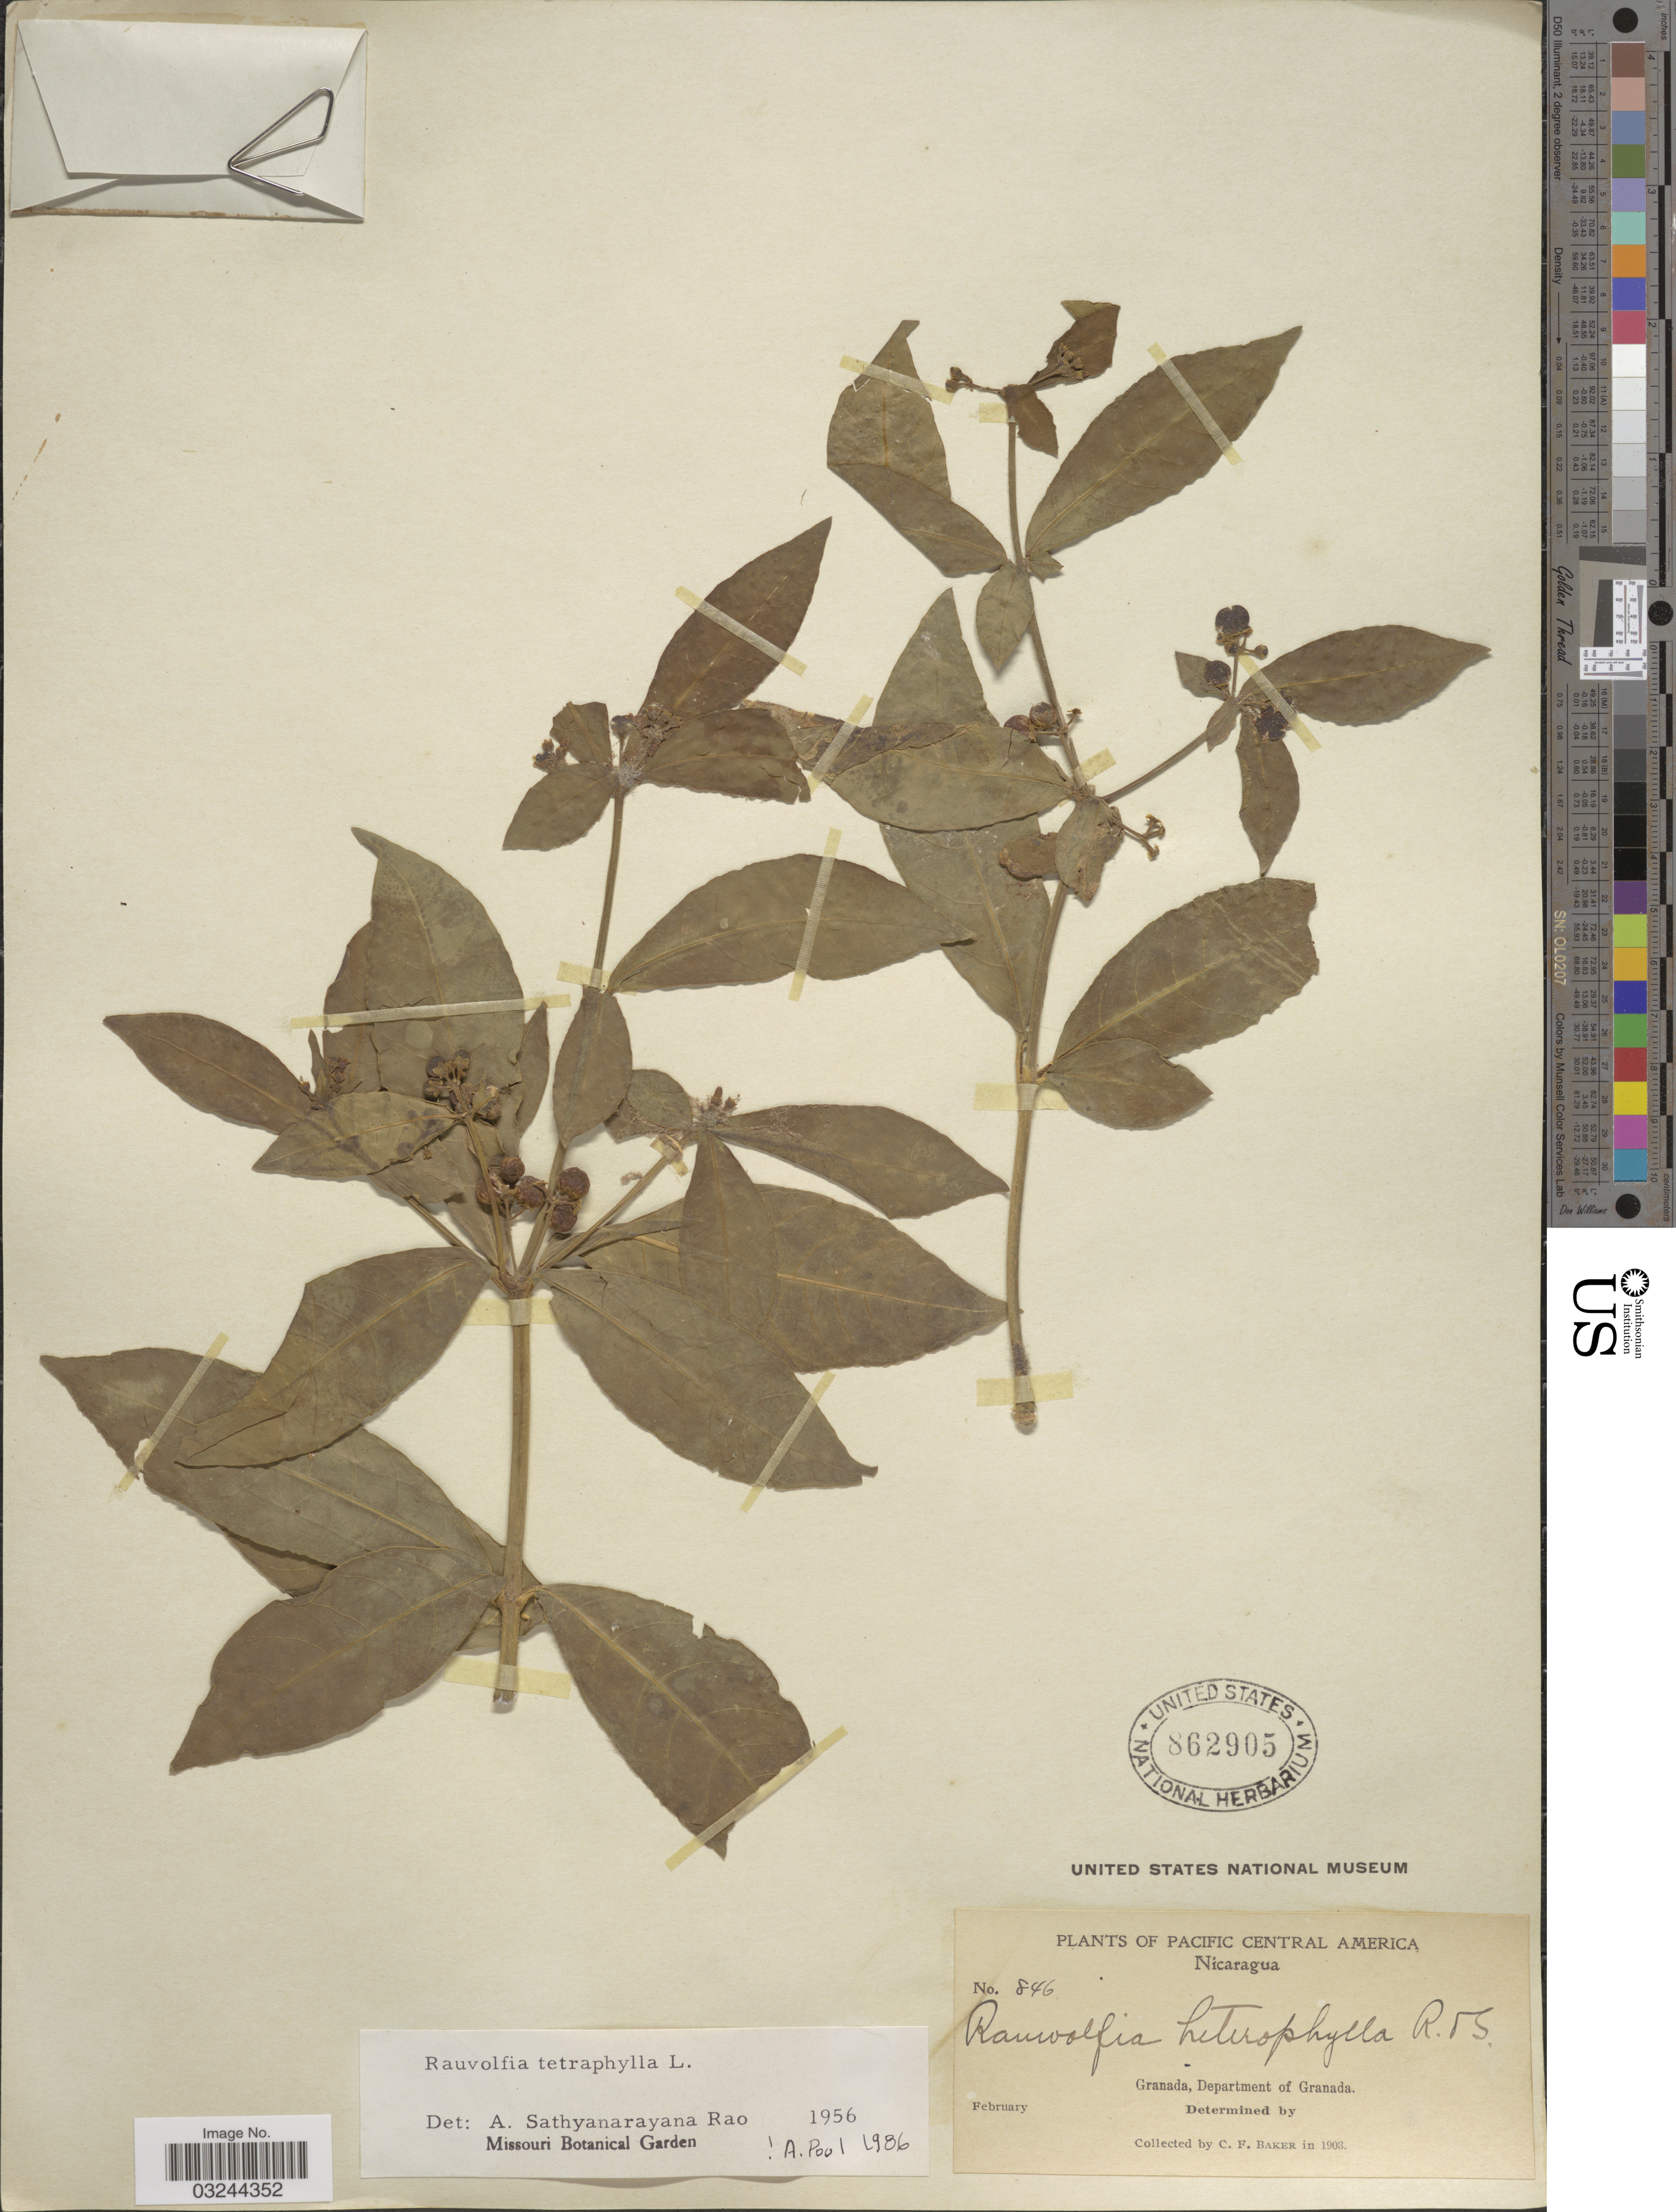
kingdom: Plantae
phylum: Tracheophyta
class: Magnoliopsida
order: Gentianales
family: Apocynaceae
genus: Rauvolfia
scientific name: Rauvolfia tetraphylla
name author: L.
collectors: C. F. Baker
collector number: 846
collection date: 1903-02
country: Nicaragua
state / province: Granada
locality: Pacific Central America, Granada, Department of Granada.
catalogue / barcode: US 862905